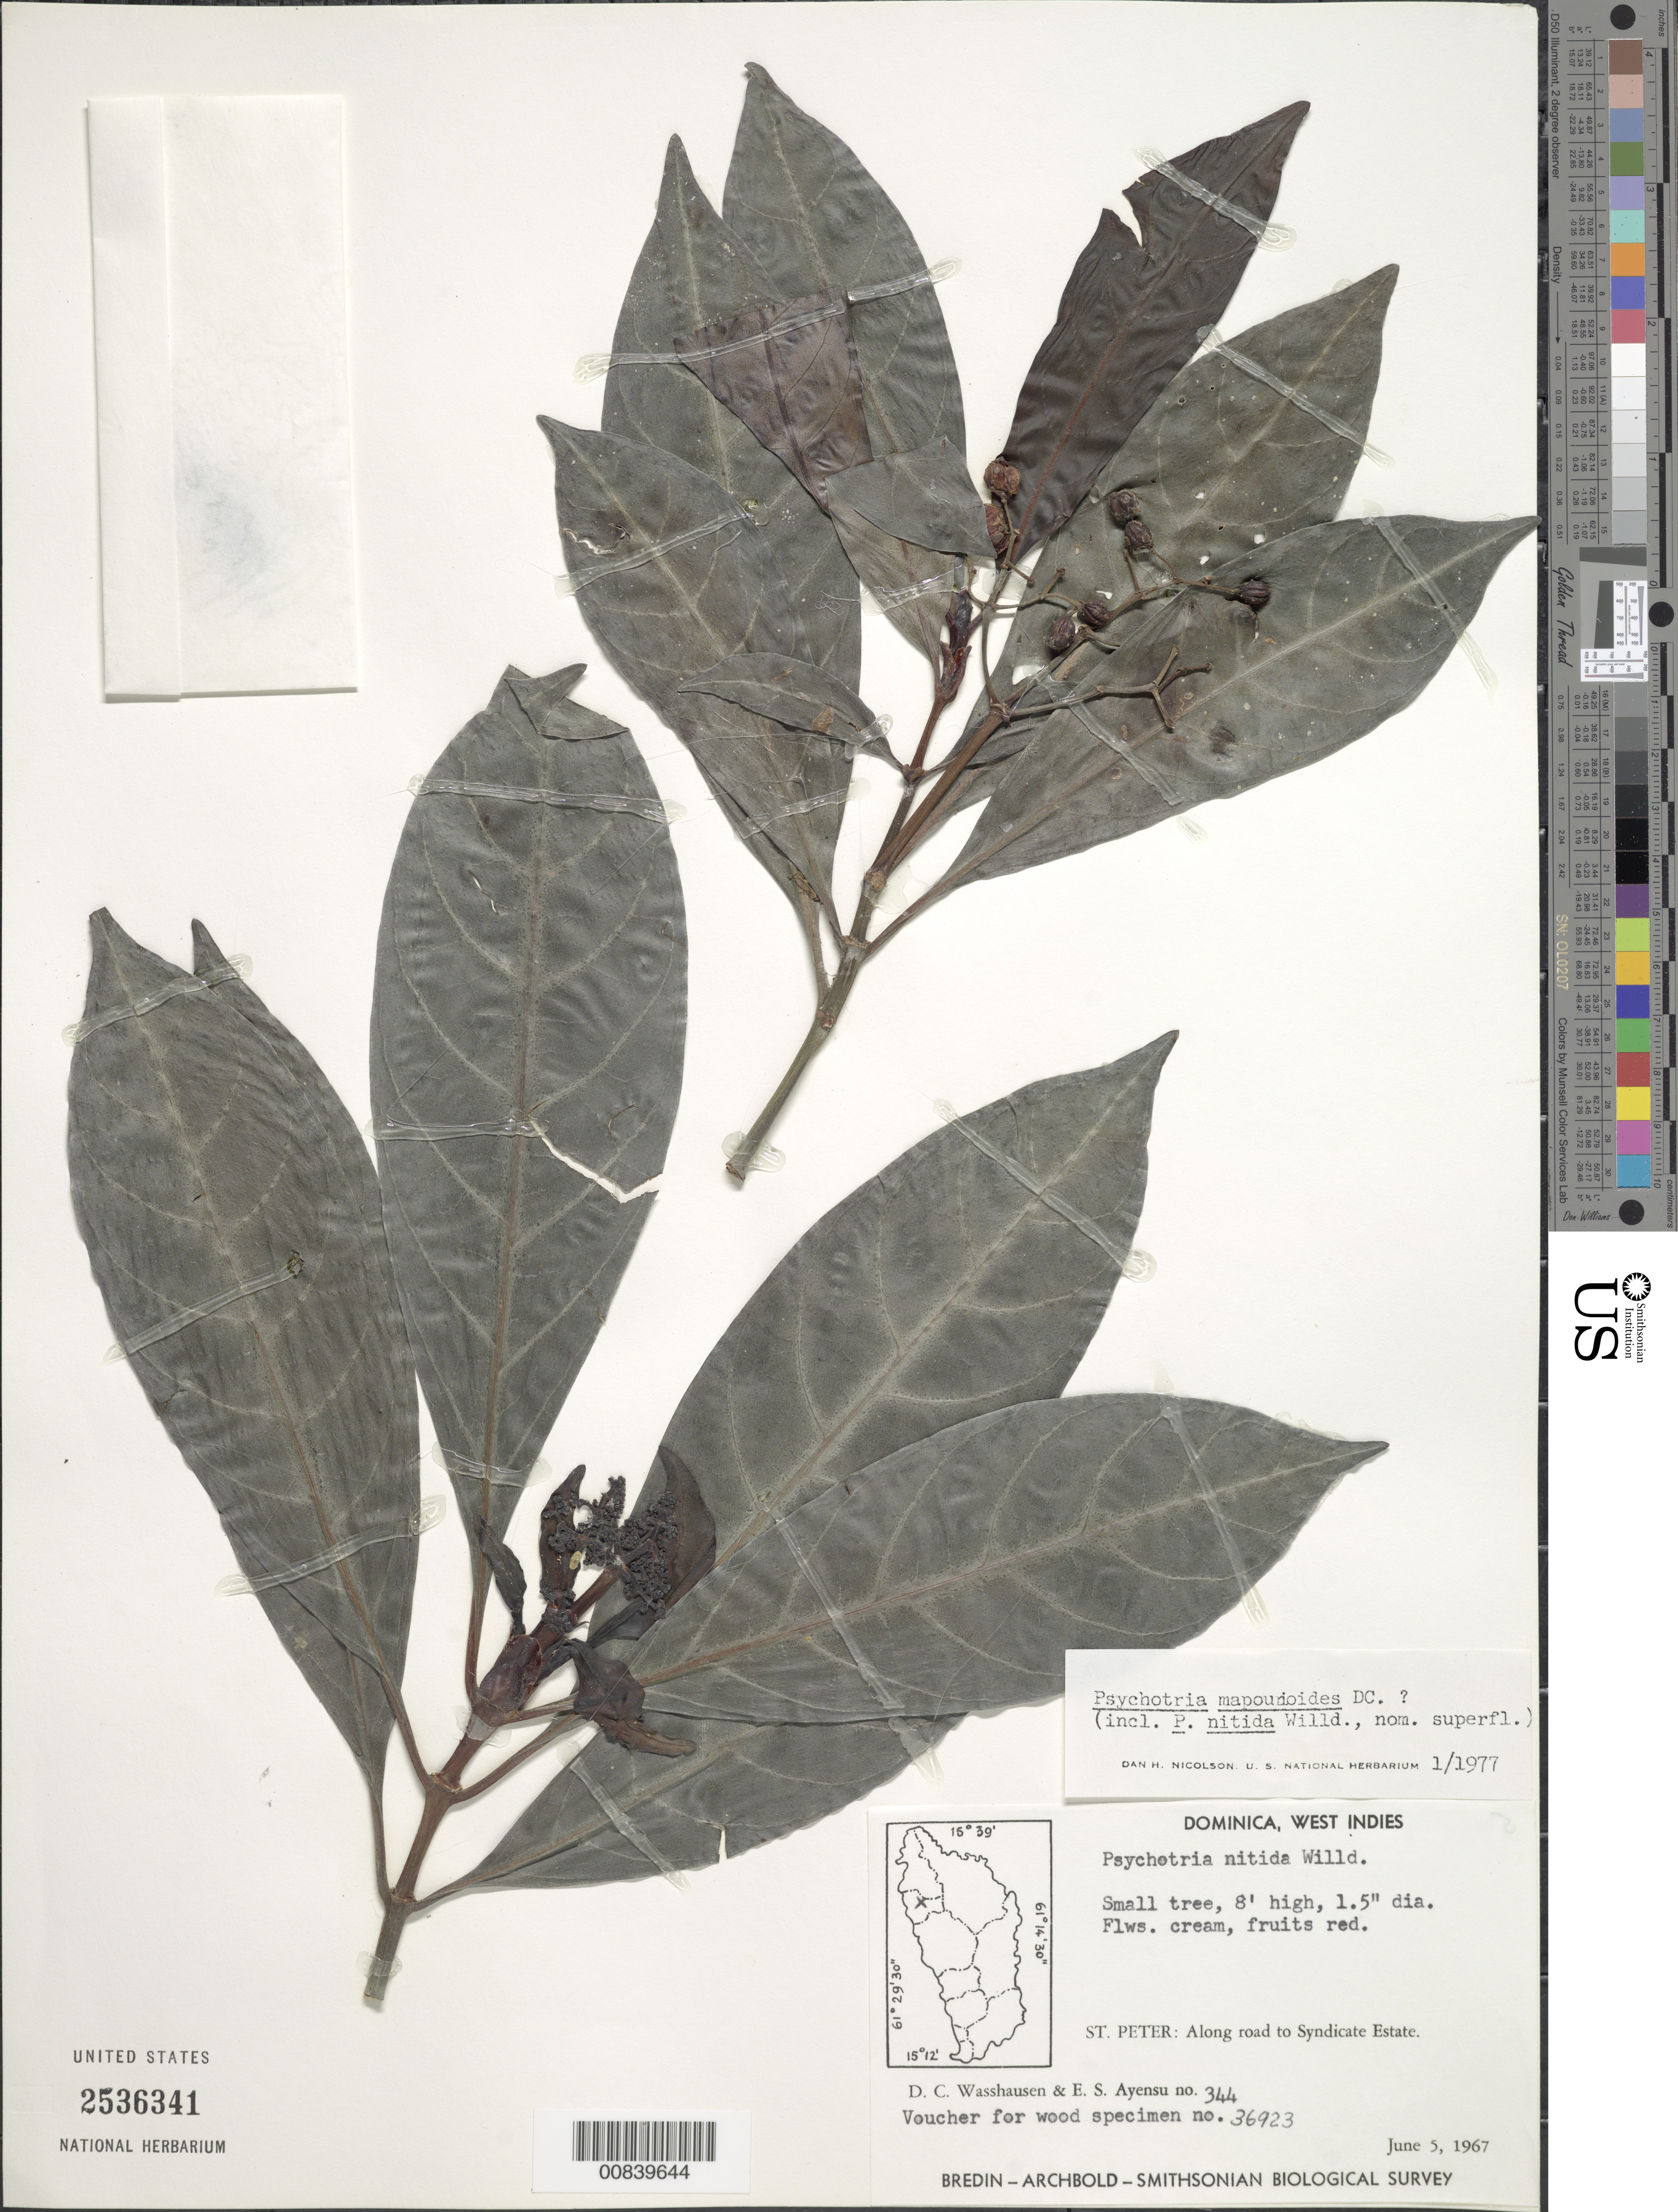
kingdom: Plantae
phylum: Tracheophyta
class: Magnoliopsida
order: Gentianales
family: Rubiaceae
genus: Psychotria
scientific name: Psychotria mapourioides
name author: DC.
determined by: Nicolson, Dan H.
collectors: D. C. Wasshausen & E. S. Ayensu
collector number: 344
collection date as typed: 05 Jun 1967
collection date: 1967-06-05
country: Dominica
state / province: St. Peter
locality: Along road to Syndicate Estate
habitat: Along road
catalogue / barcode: US 2536341